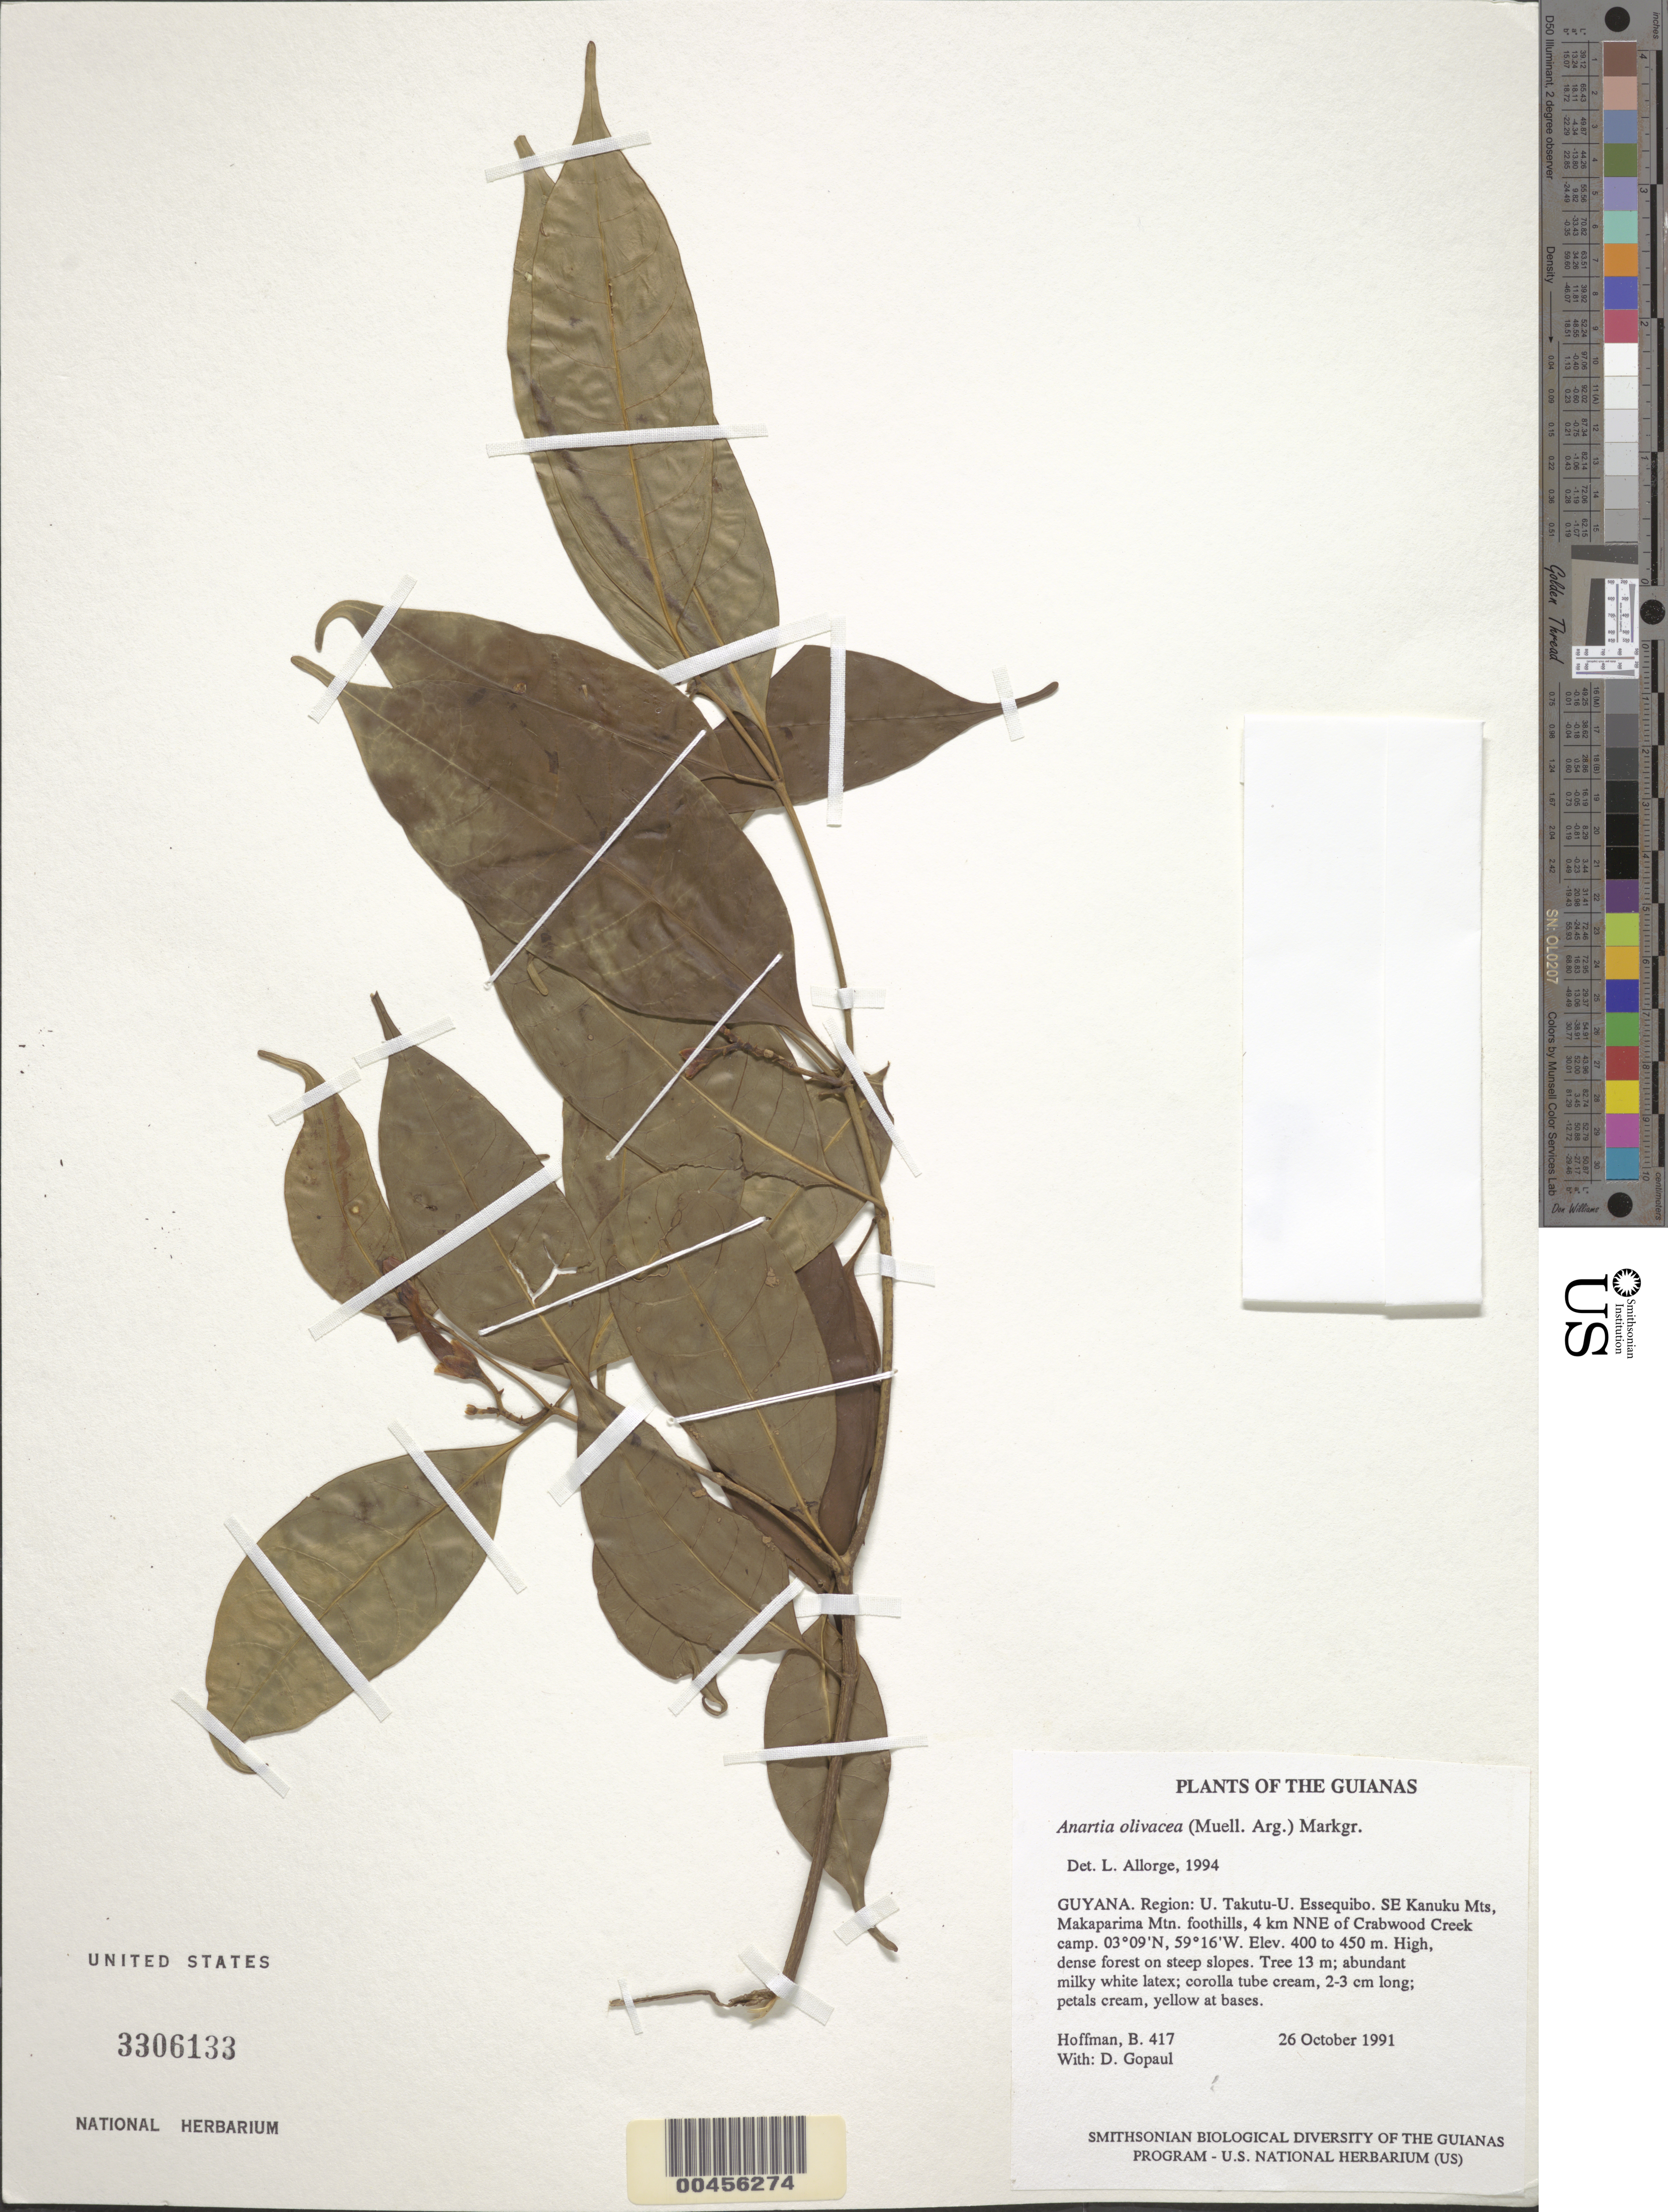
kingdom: Plantae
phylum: Tracheophyta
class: Magnoliopsida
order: Gentianales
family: Apocynaceae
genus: Anartia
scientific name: Anartia olivacea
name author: (Müll. Arg.) Markgr.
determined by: Allorge, L.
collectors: B. Hoffman & D. Gopaul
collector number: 417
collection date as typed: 26 October 1991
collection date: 1991-10-26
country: Guyana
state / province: U. Takutu-U. Essequibo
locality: SE Kanuku Mts, Makaparima Mountain foothills, 4 km NNE of Crabwood Creek camp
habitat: High, dense forest on steep slopes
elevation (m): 400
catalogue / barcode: US 3306133